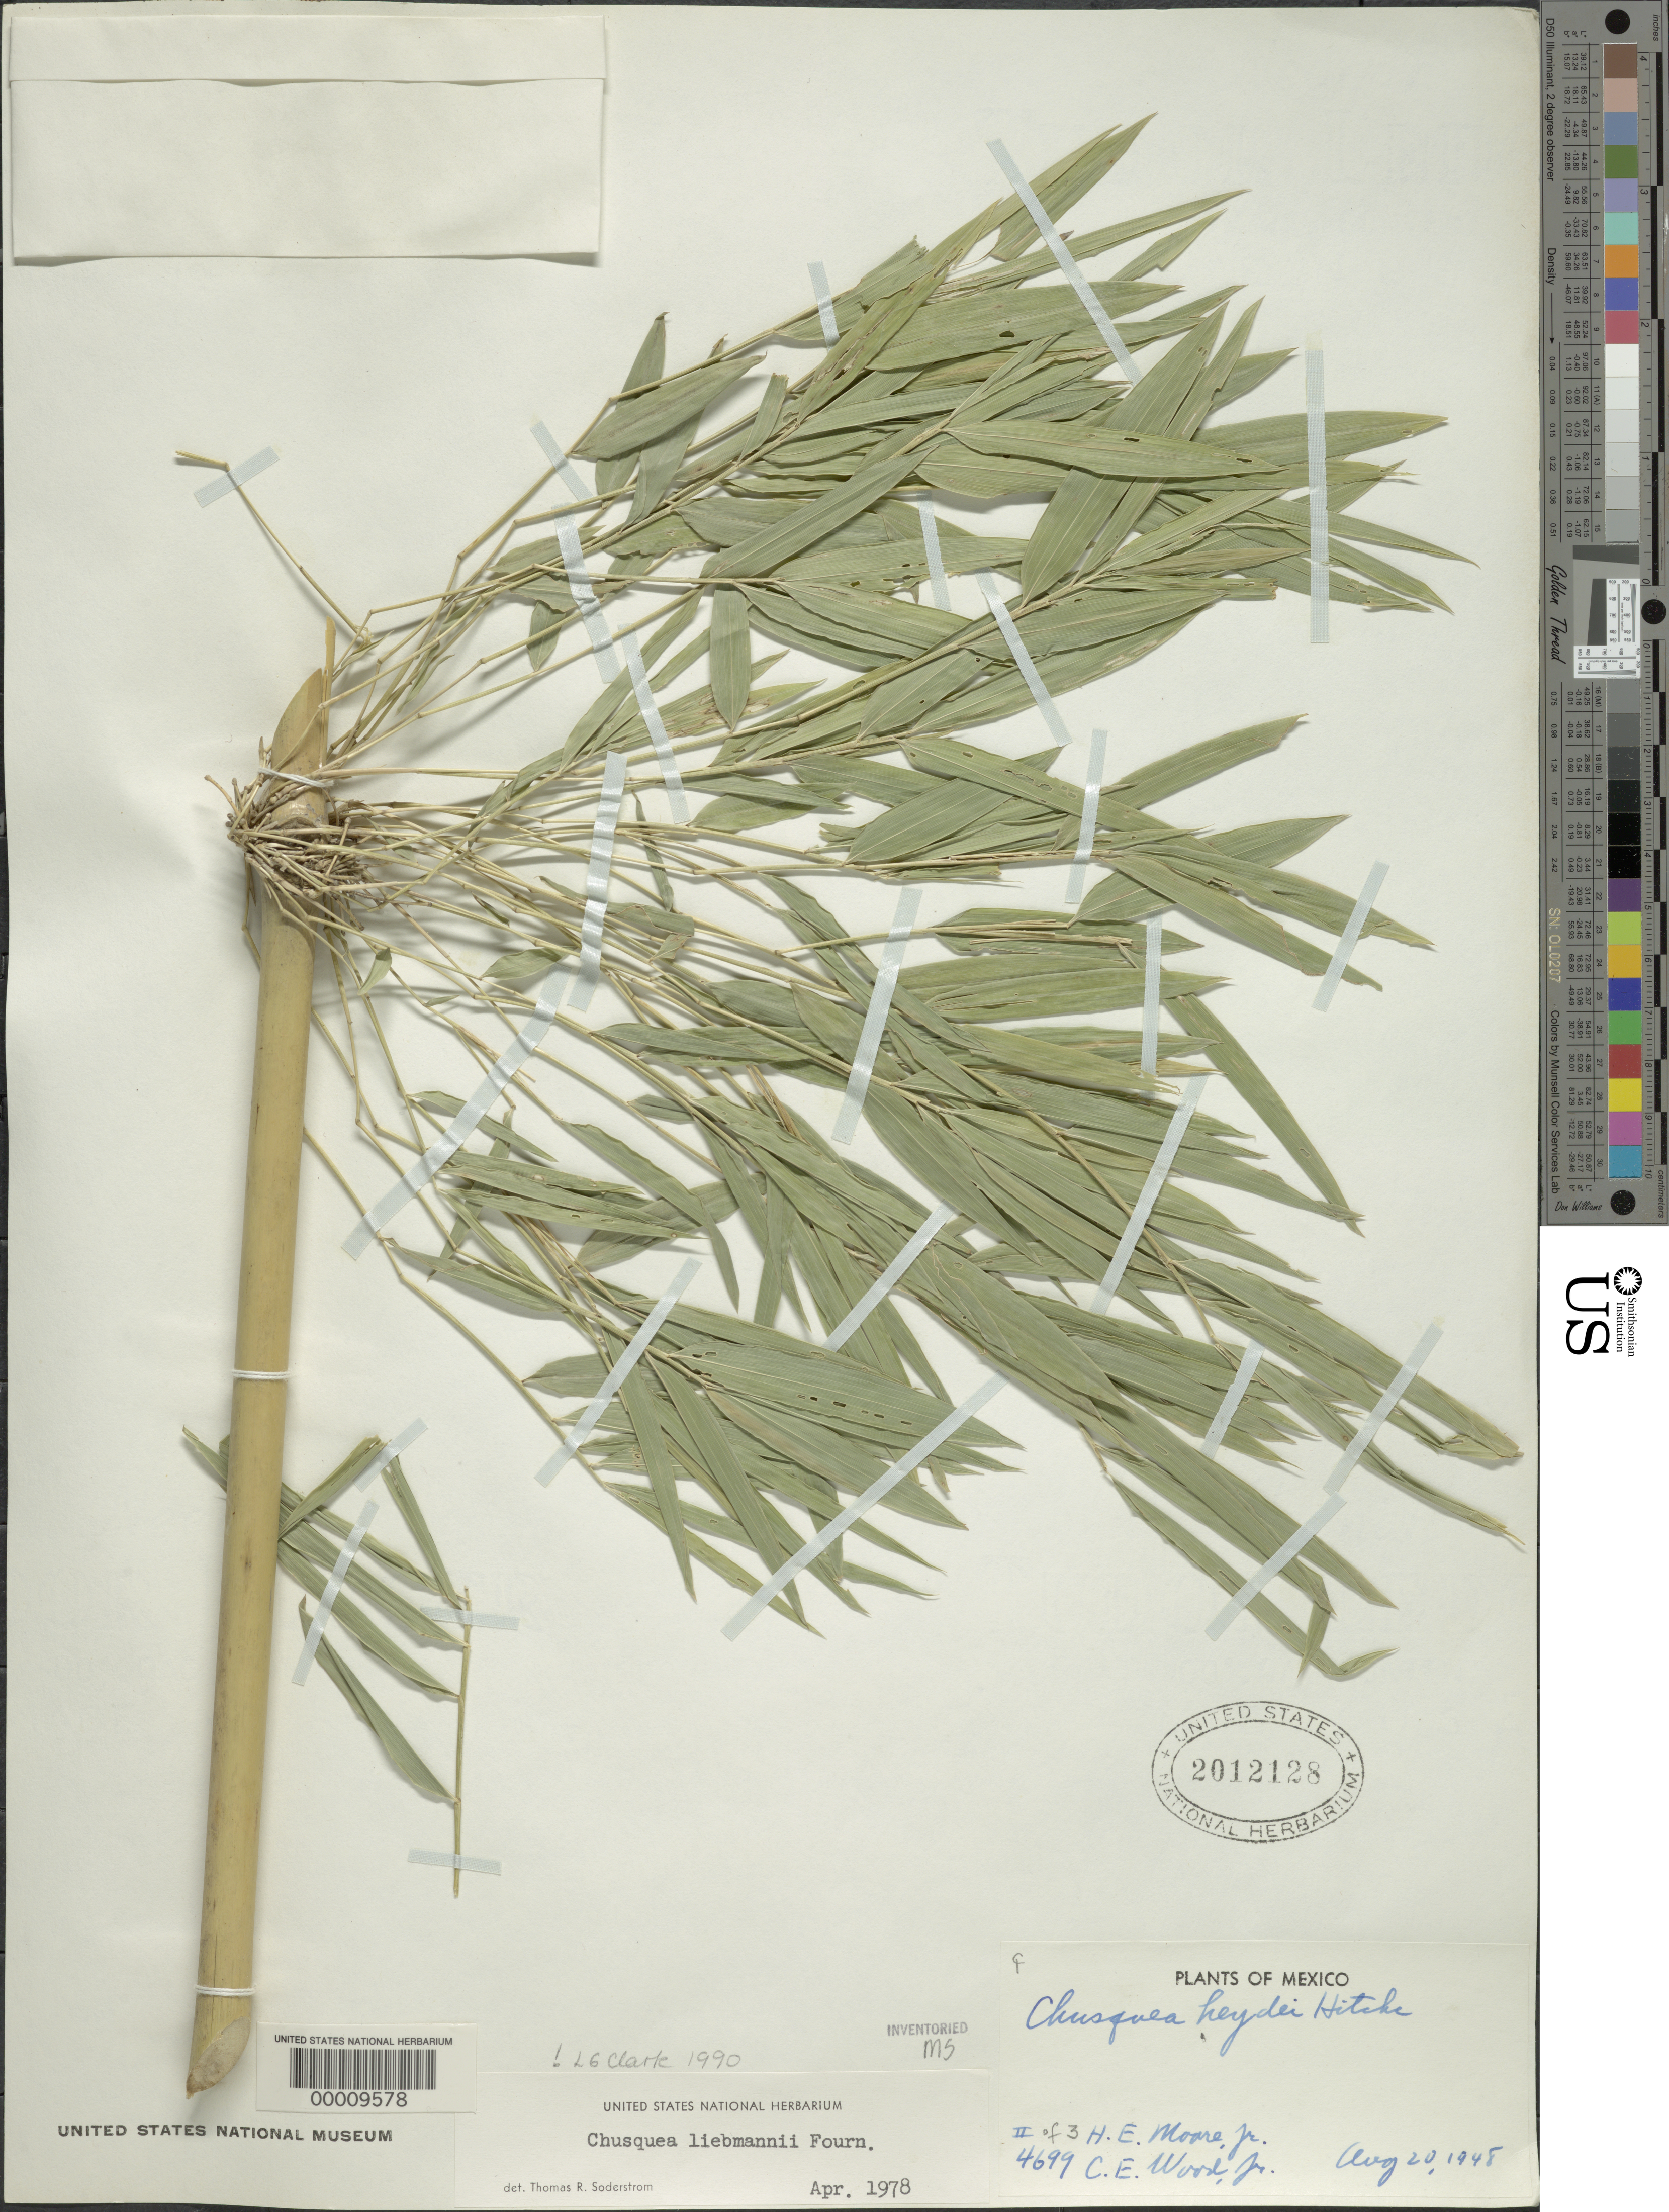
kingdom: Plantae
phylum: Tracheophyta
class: Liliopsida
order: Poales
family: Poaceae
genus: Chusquea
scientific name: Chusquea liebmannii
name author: E. Fourn.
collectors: H. E. Moore & C. E. Wood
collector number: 4699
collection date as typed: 20 Aug 1948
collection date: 1948-08-20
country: Mexico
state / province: Guerrero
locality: Acahulzotla, Agua de Obispo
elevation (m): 914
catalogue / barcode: US 2012128